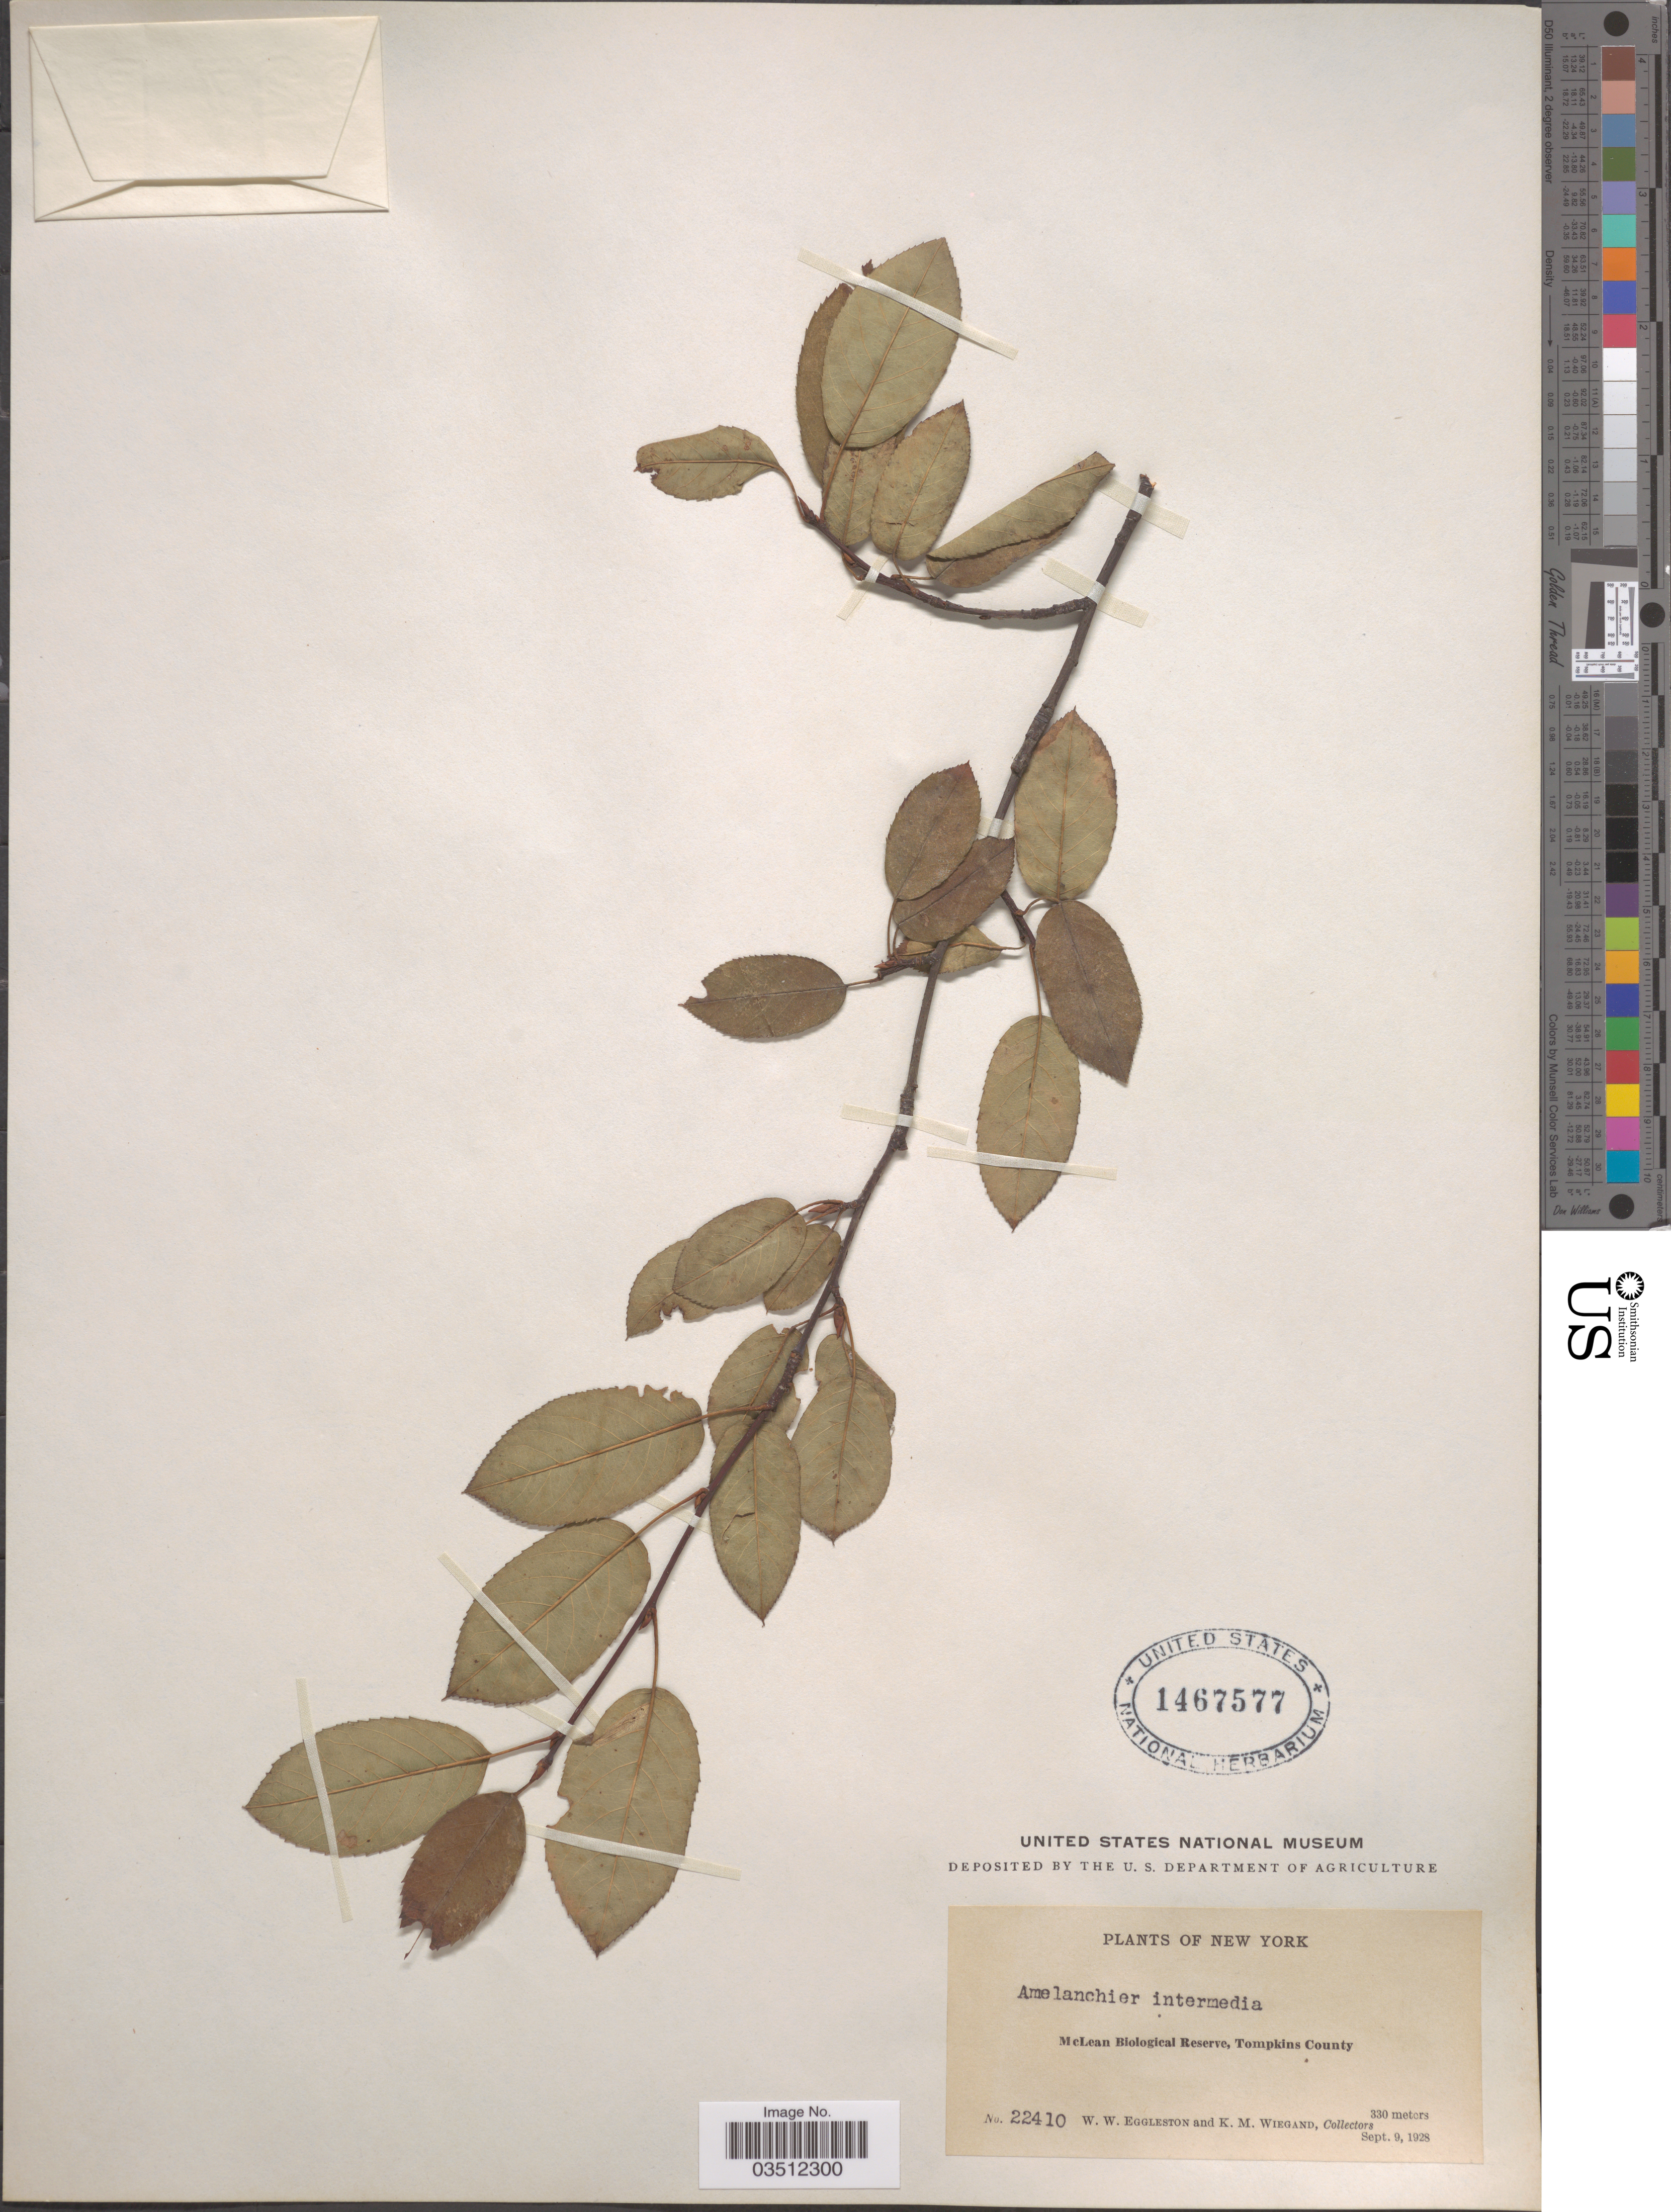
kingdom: Plantae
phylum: Tracheophyta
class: Magnoliopsida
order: Rosales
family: Rosaceae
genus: Amelanchier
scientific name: Amelanchier intermedia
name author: Spach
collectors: W. W. Eggleston & K. M. Wiegand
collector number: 22410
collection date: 1928-09-09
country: United States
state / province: New York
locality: McLean Biological Reserve, Tompkins County.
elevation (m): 330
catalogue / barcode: US 1467577